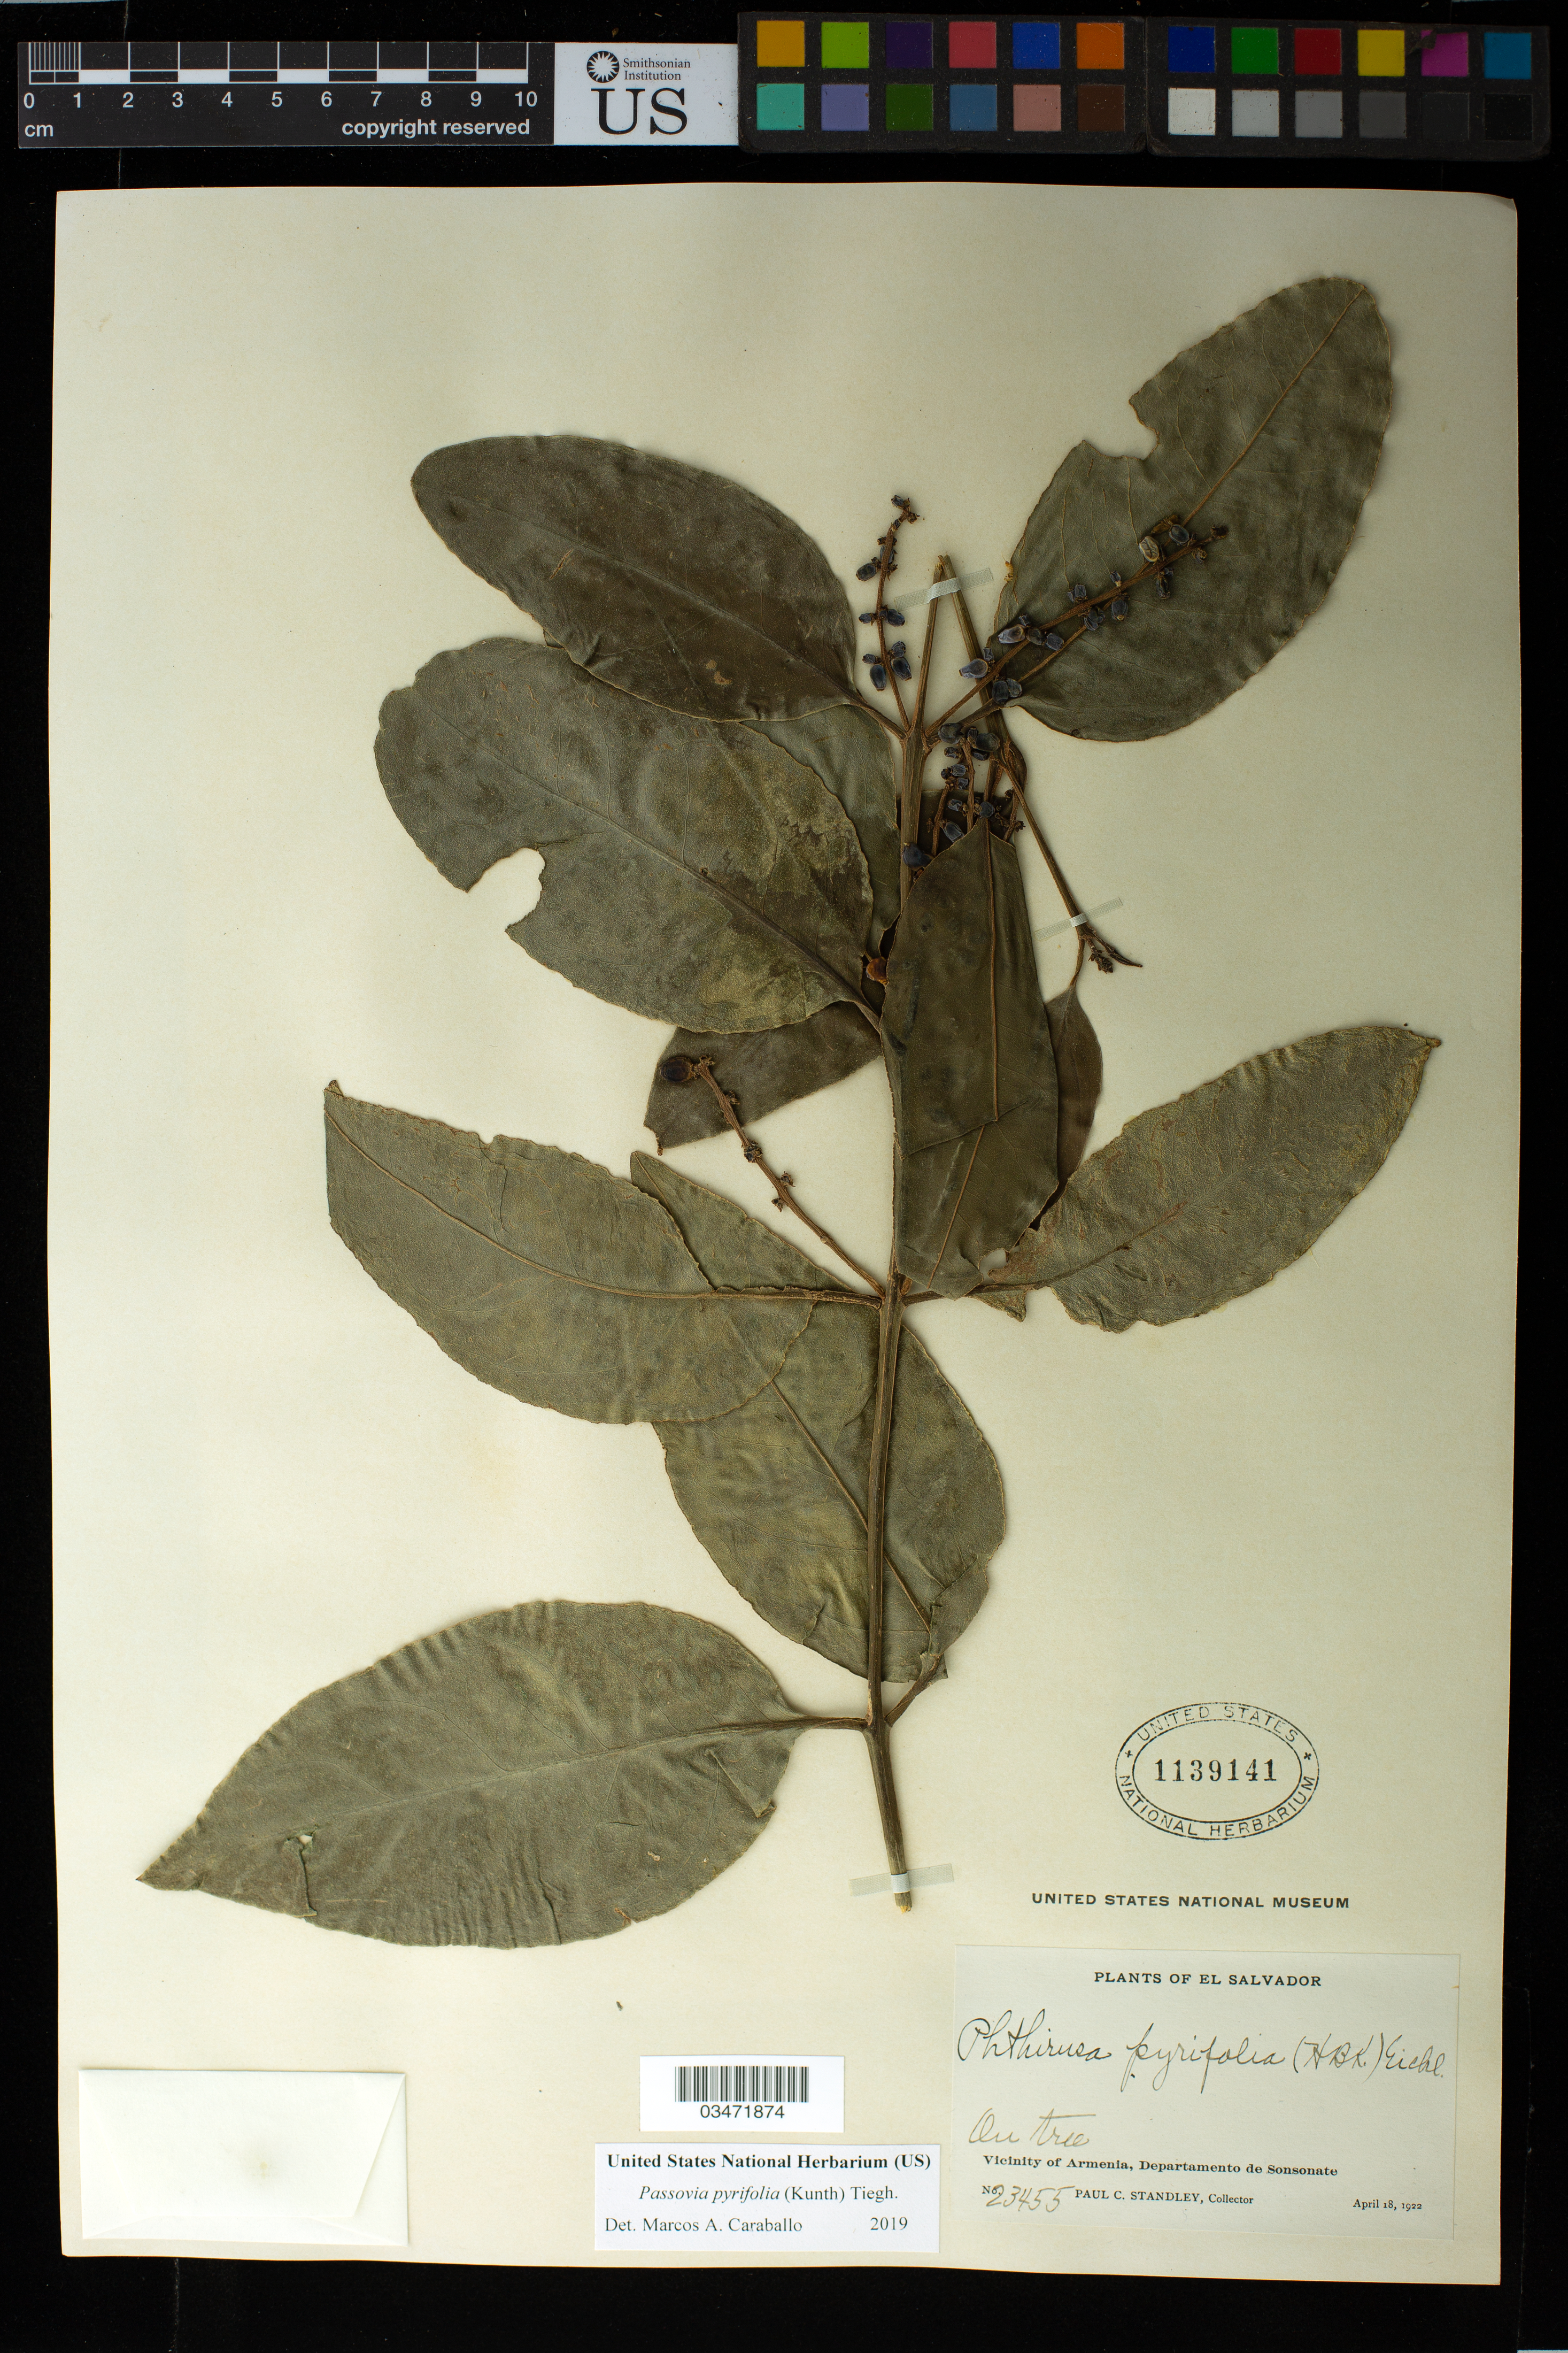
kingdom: Plantae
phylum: Tracheophyta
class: Magnoliopsida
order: Santalales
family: Loranthaceae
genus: Passovia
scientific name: Passovia pyrifolia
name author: (Kunth) Tiegh.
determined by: Caraballo-Ortiz, Marcos A., (MISS), University of Mississippi (UNITED STATES)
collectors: P. C. Standley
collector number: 23455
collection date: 1922-04-18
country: El Salvador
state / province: Sonsonate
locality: Armenia, vicinity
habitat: On tree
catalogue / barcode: US 1139141